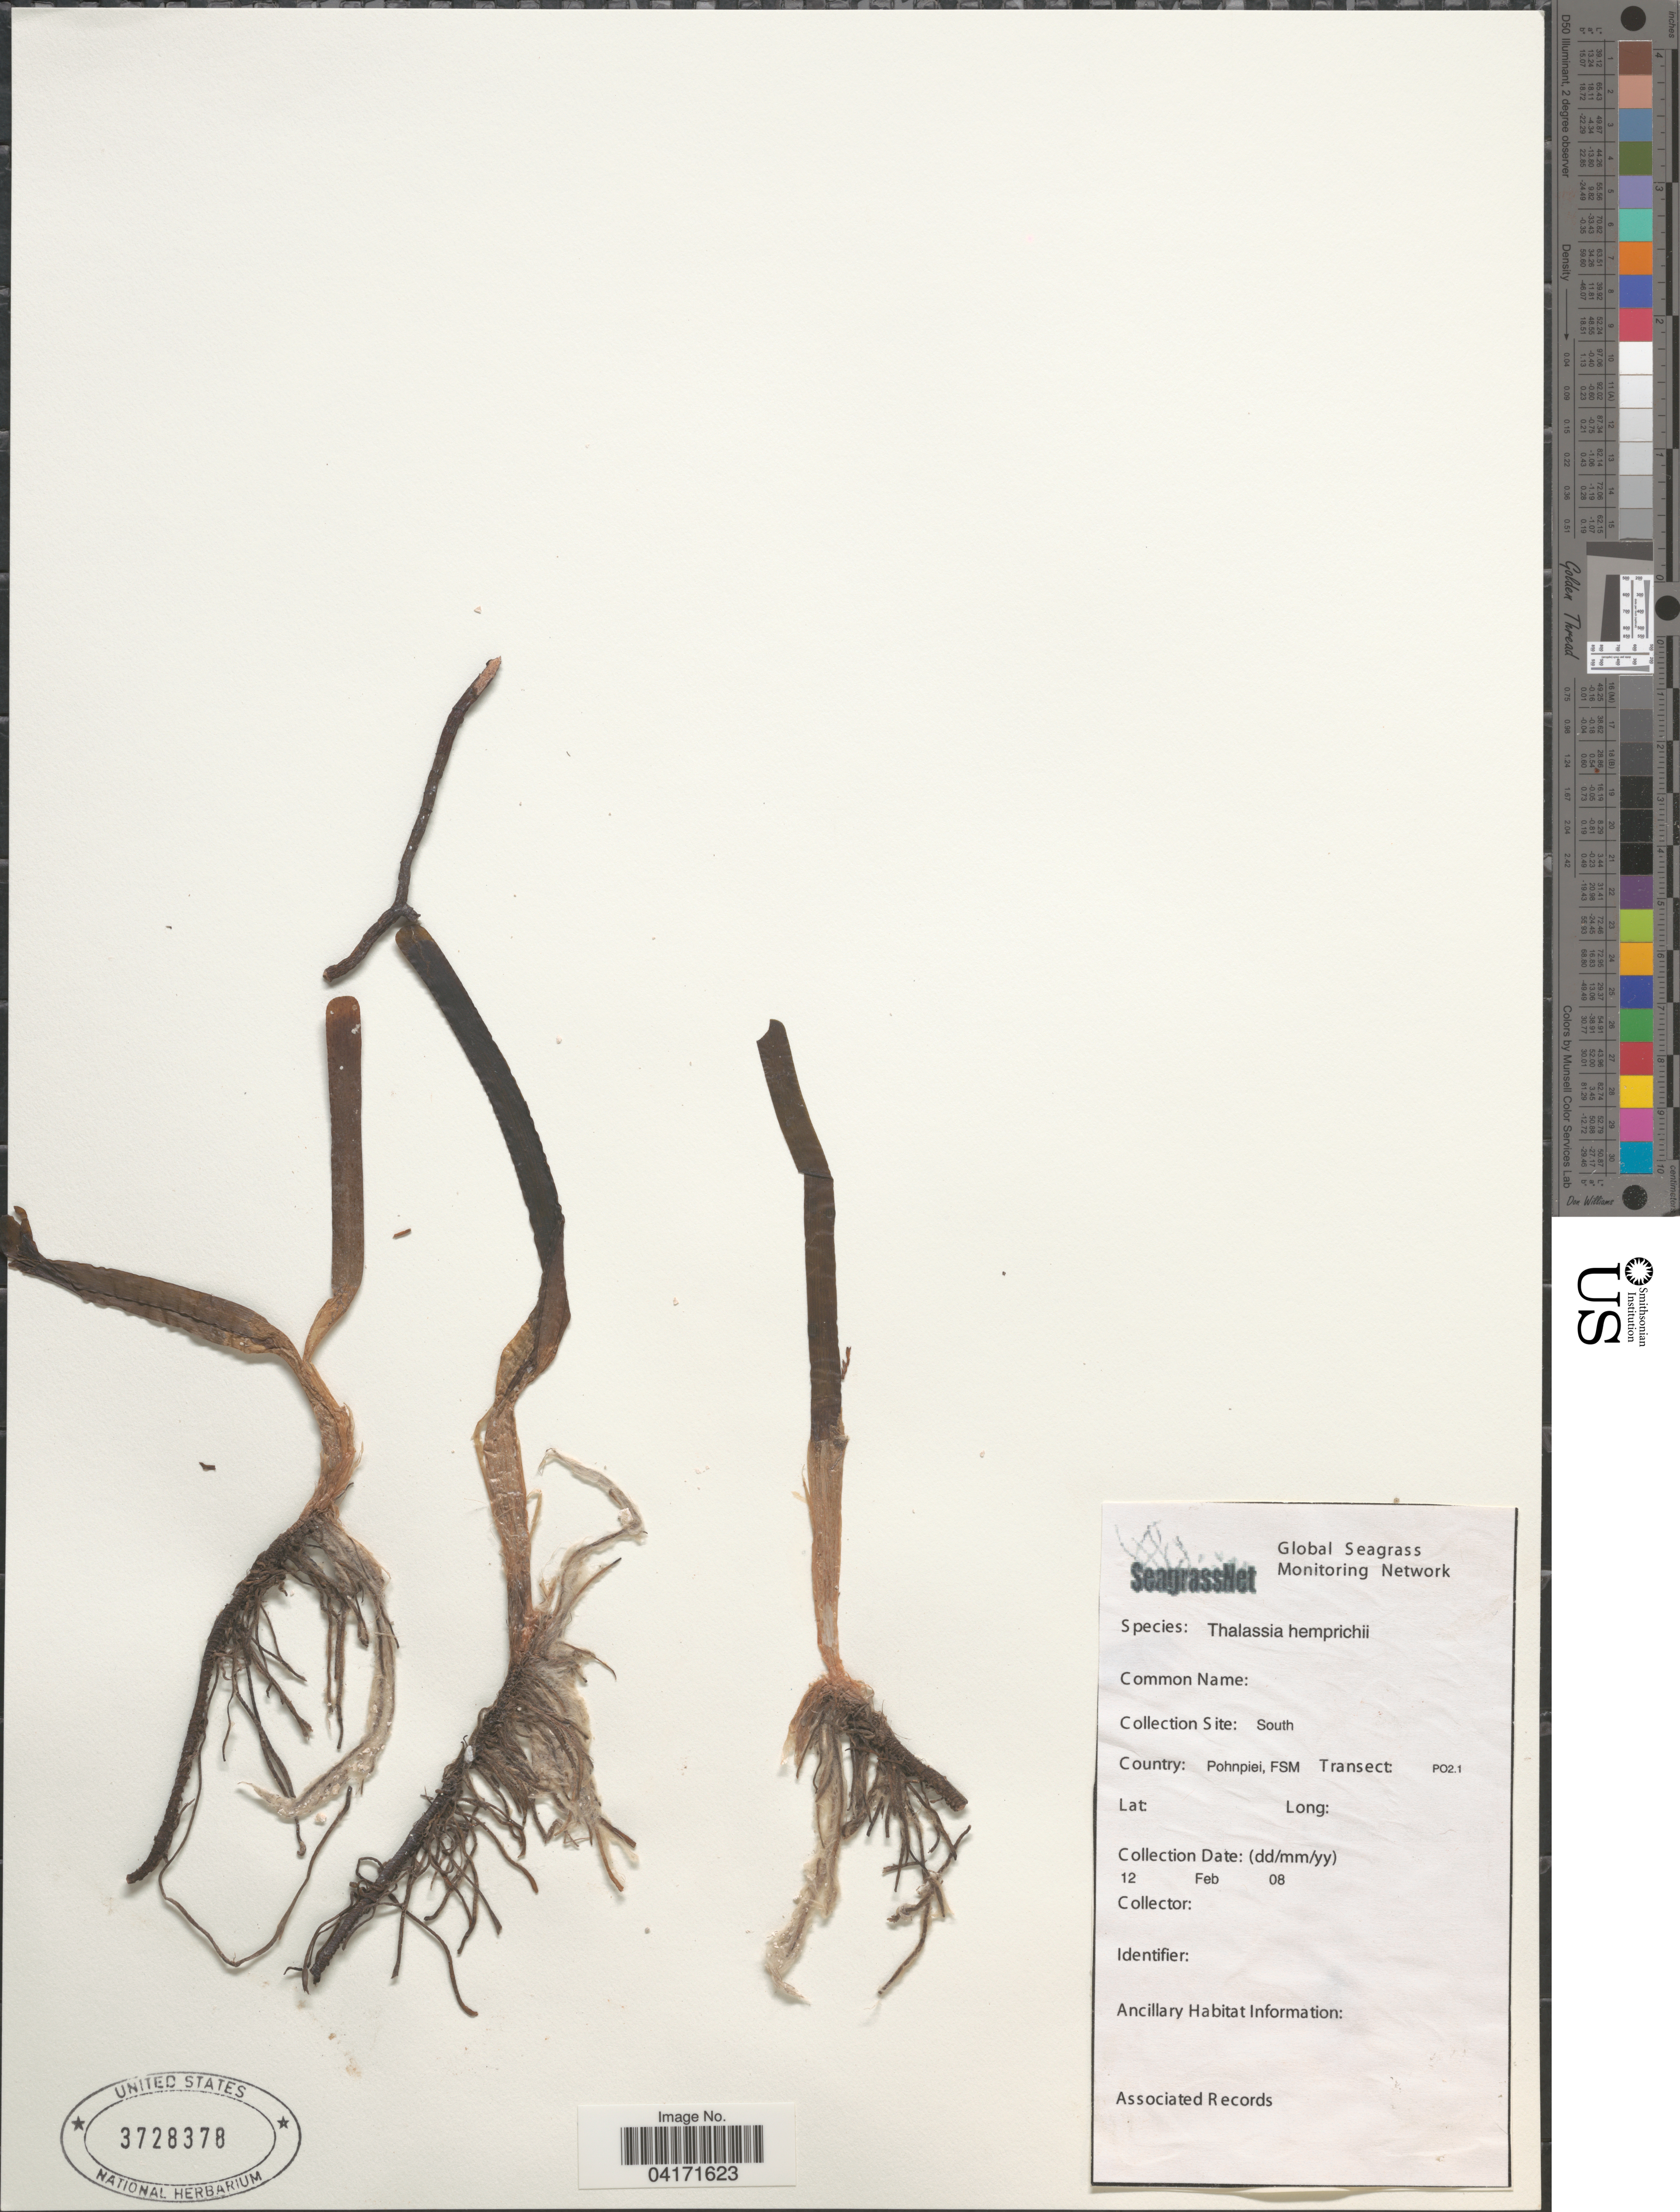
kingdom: Plantae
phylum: Tracheophyta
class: Liliopsida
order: Alismatales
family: Hydrocharitaceae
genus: Thalassia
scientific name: Thalassia hemprichii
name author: Asch.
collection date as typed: Transcribed d/m/y: 12/2/8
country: Micronesia, Federated States of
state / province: Pohnpei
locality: South. Country: Pohnpiei. Transect: PO2.1.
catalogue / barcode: US 3728378